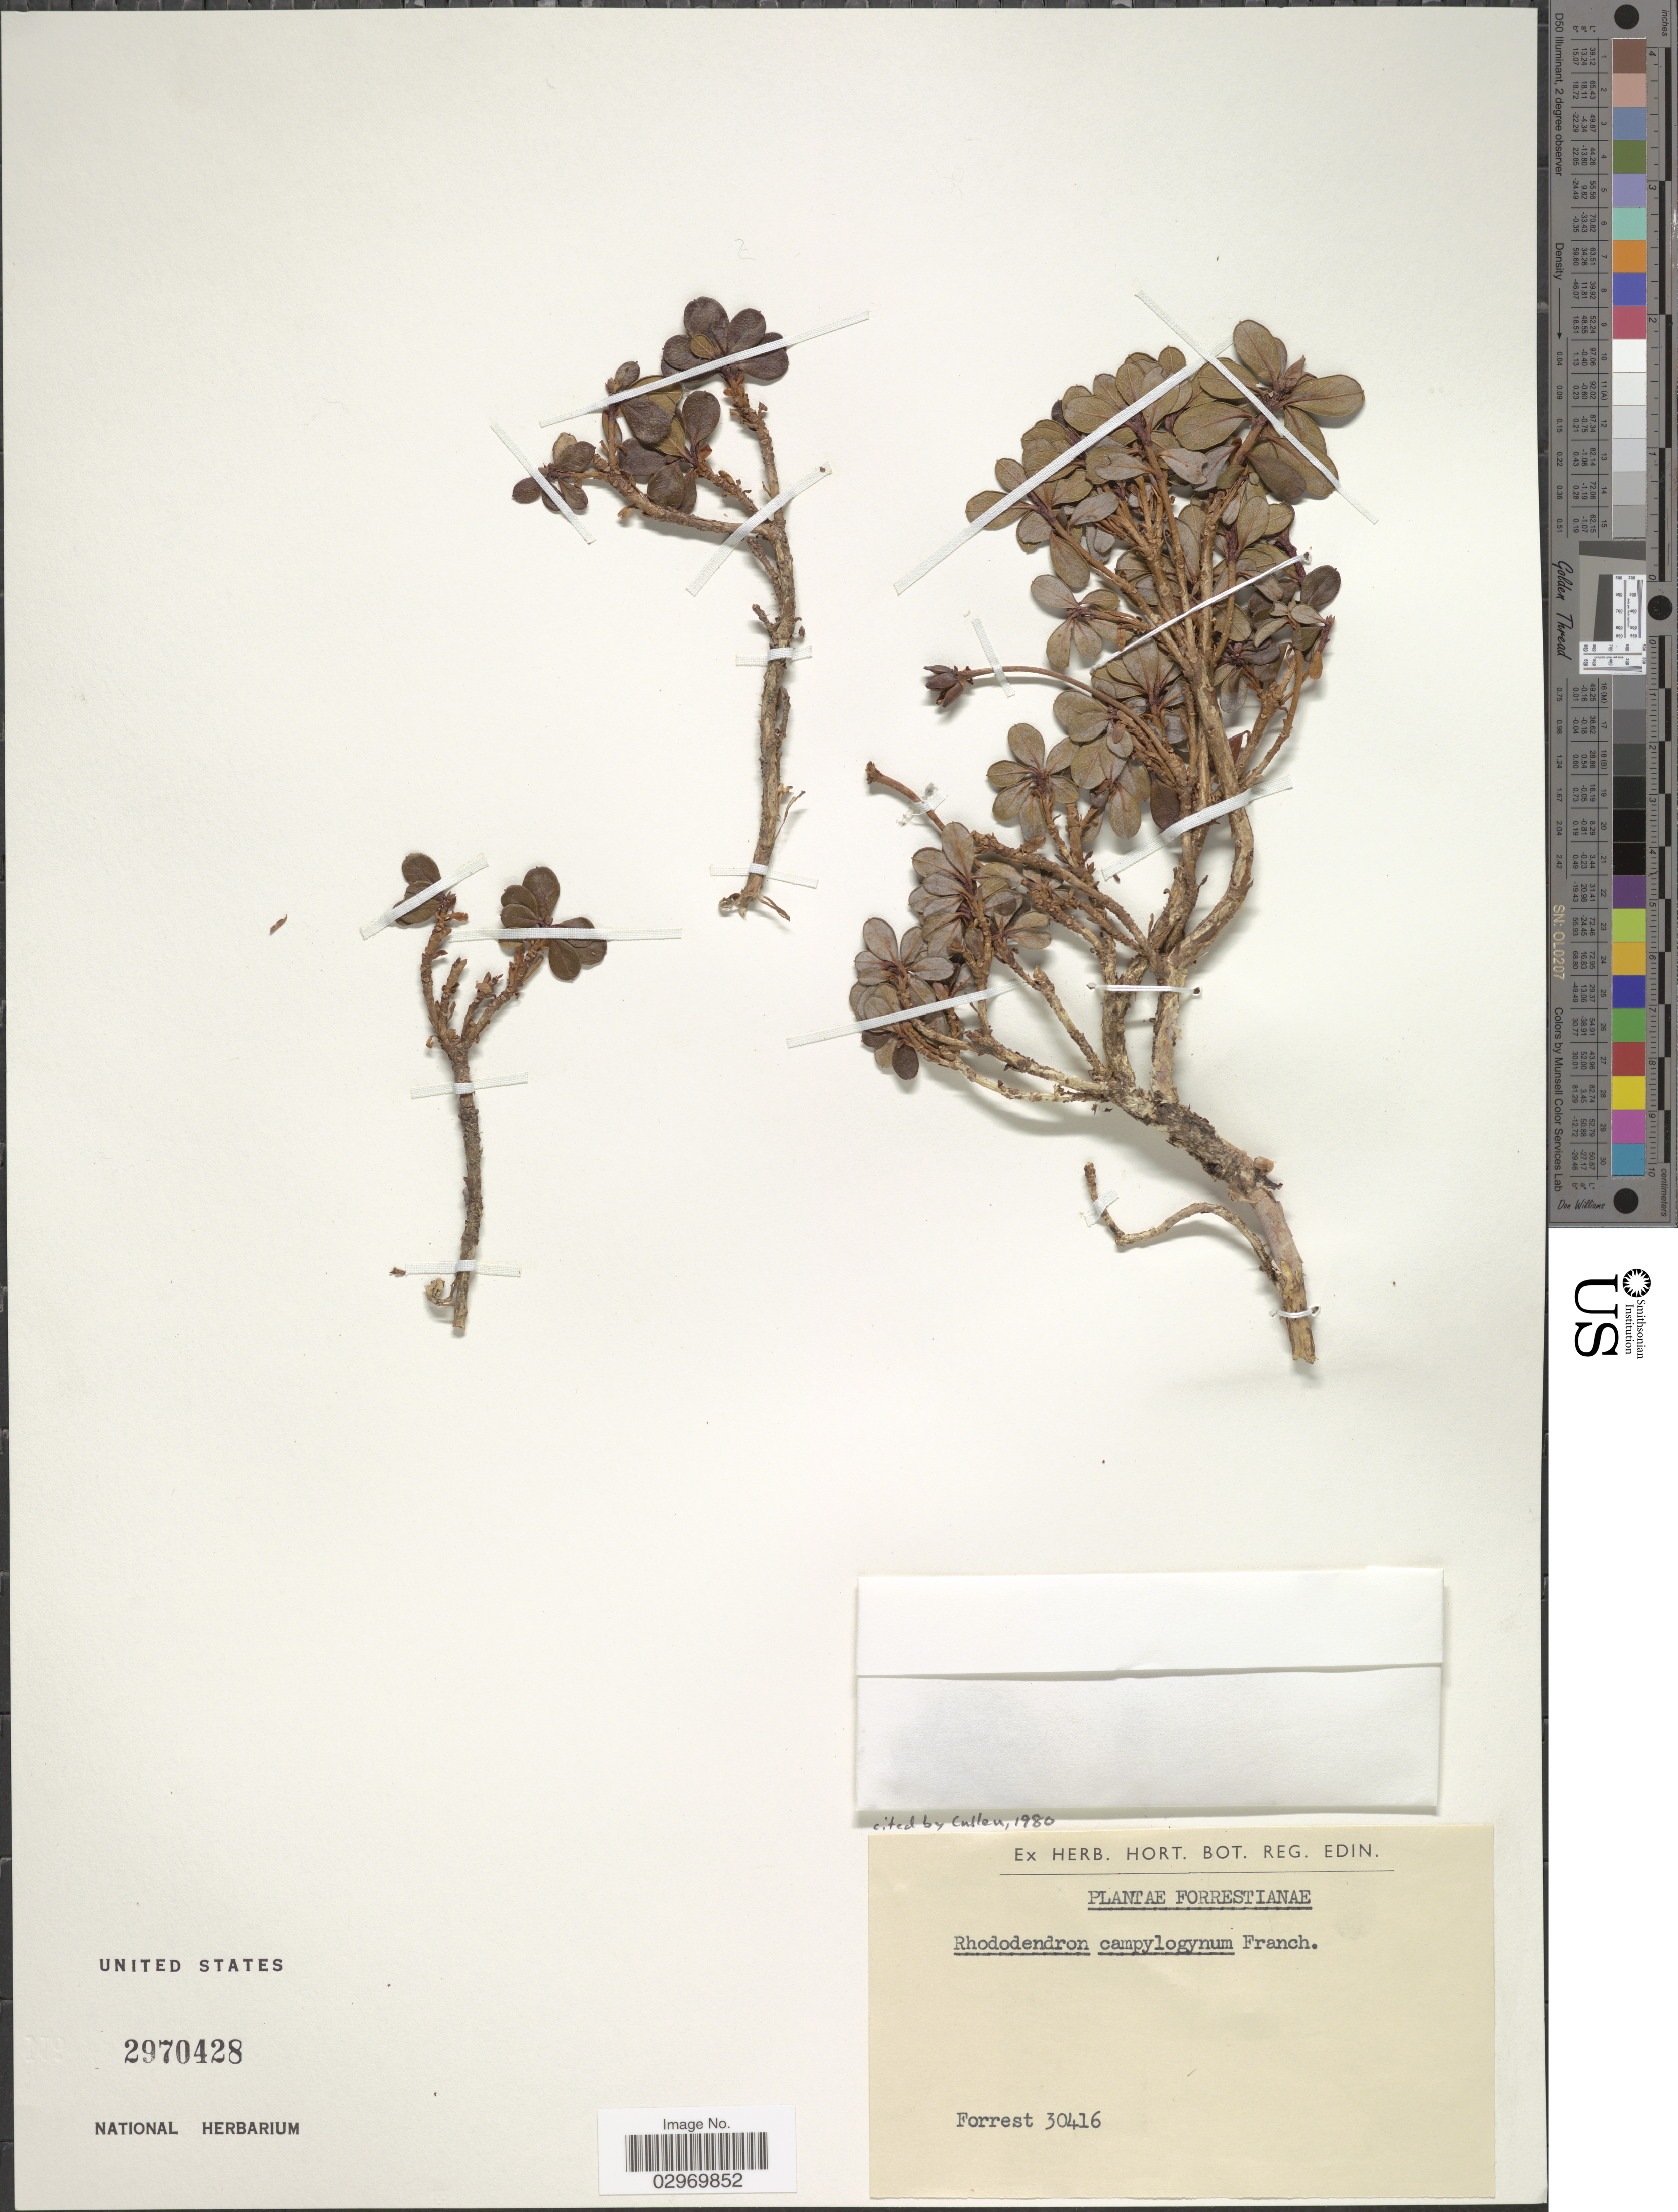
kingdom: Plantae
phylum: Tracheophyta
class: Magnoliopsida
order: Ericales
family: Ericaceae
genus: Rhododendron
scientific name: Rhododendron campylogynum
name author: Franch.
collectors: -. Forrest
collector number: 30416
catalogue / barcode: US 2970428